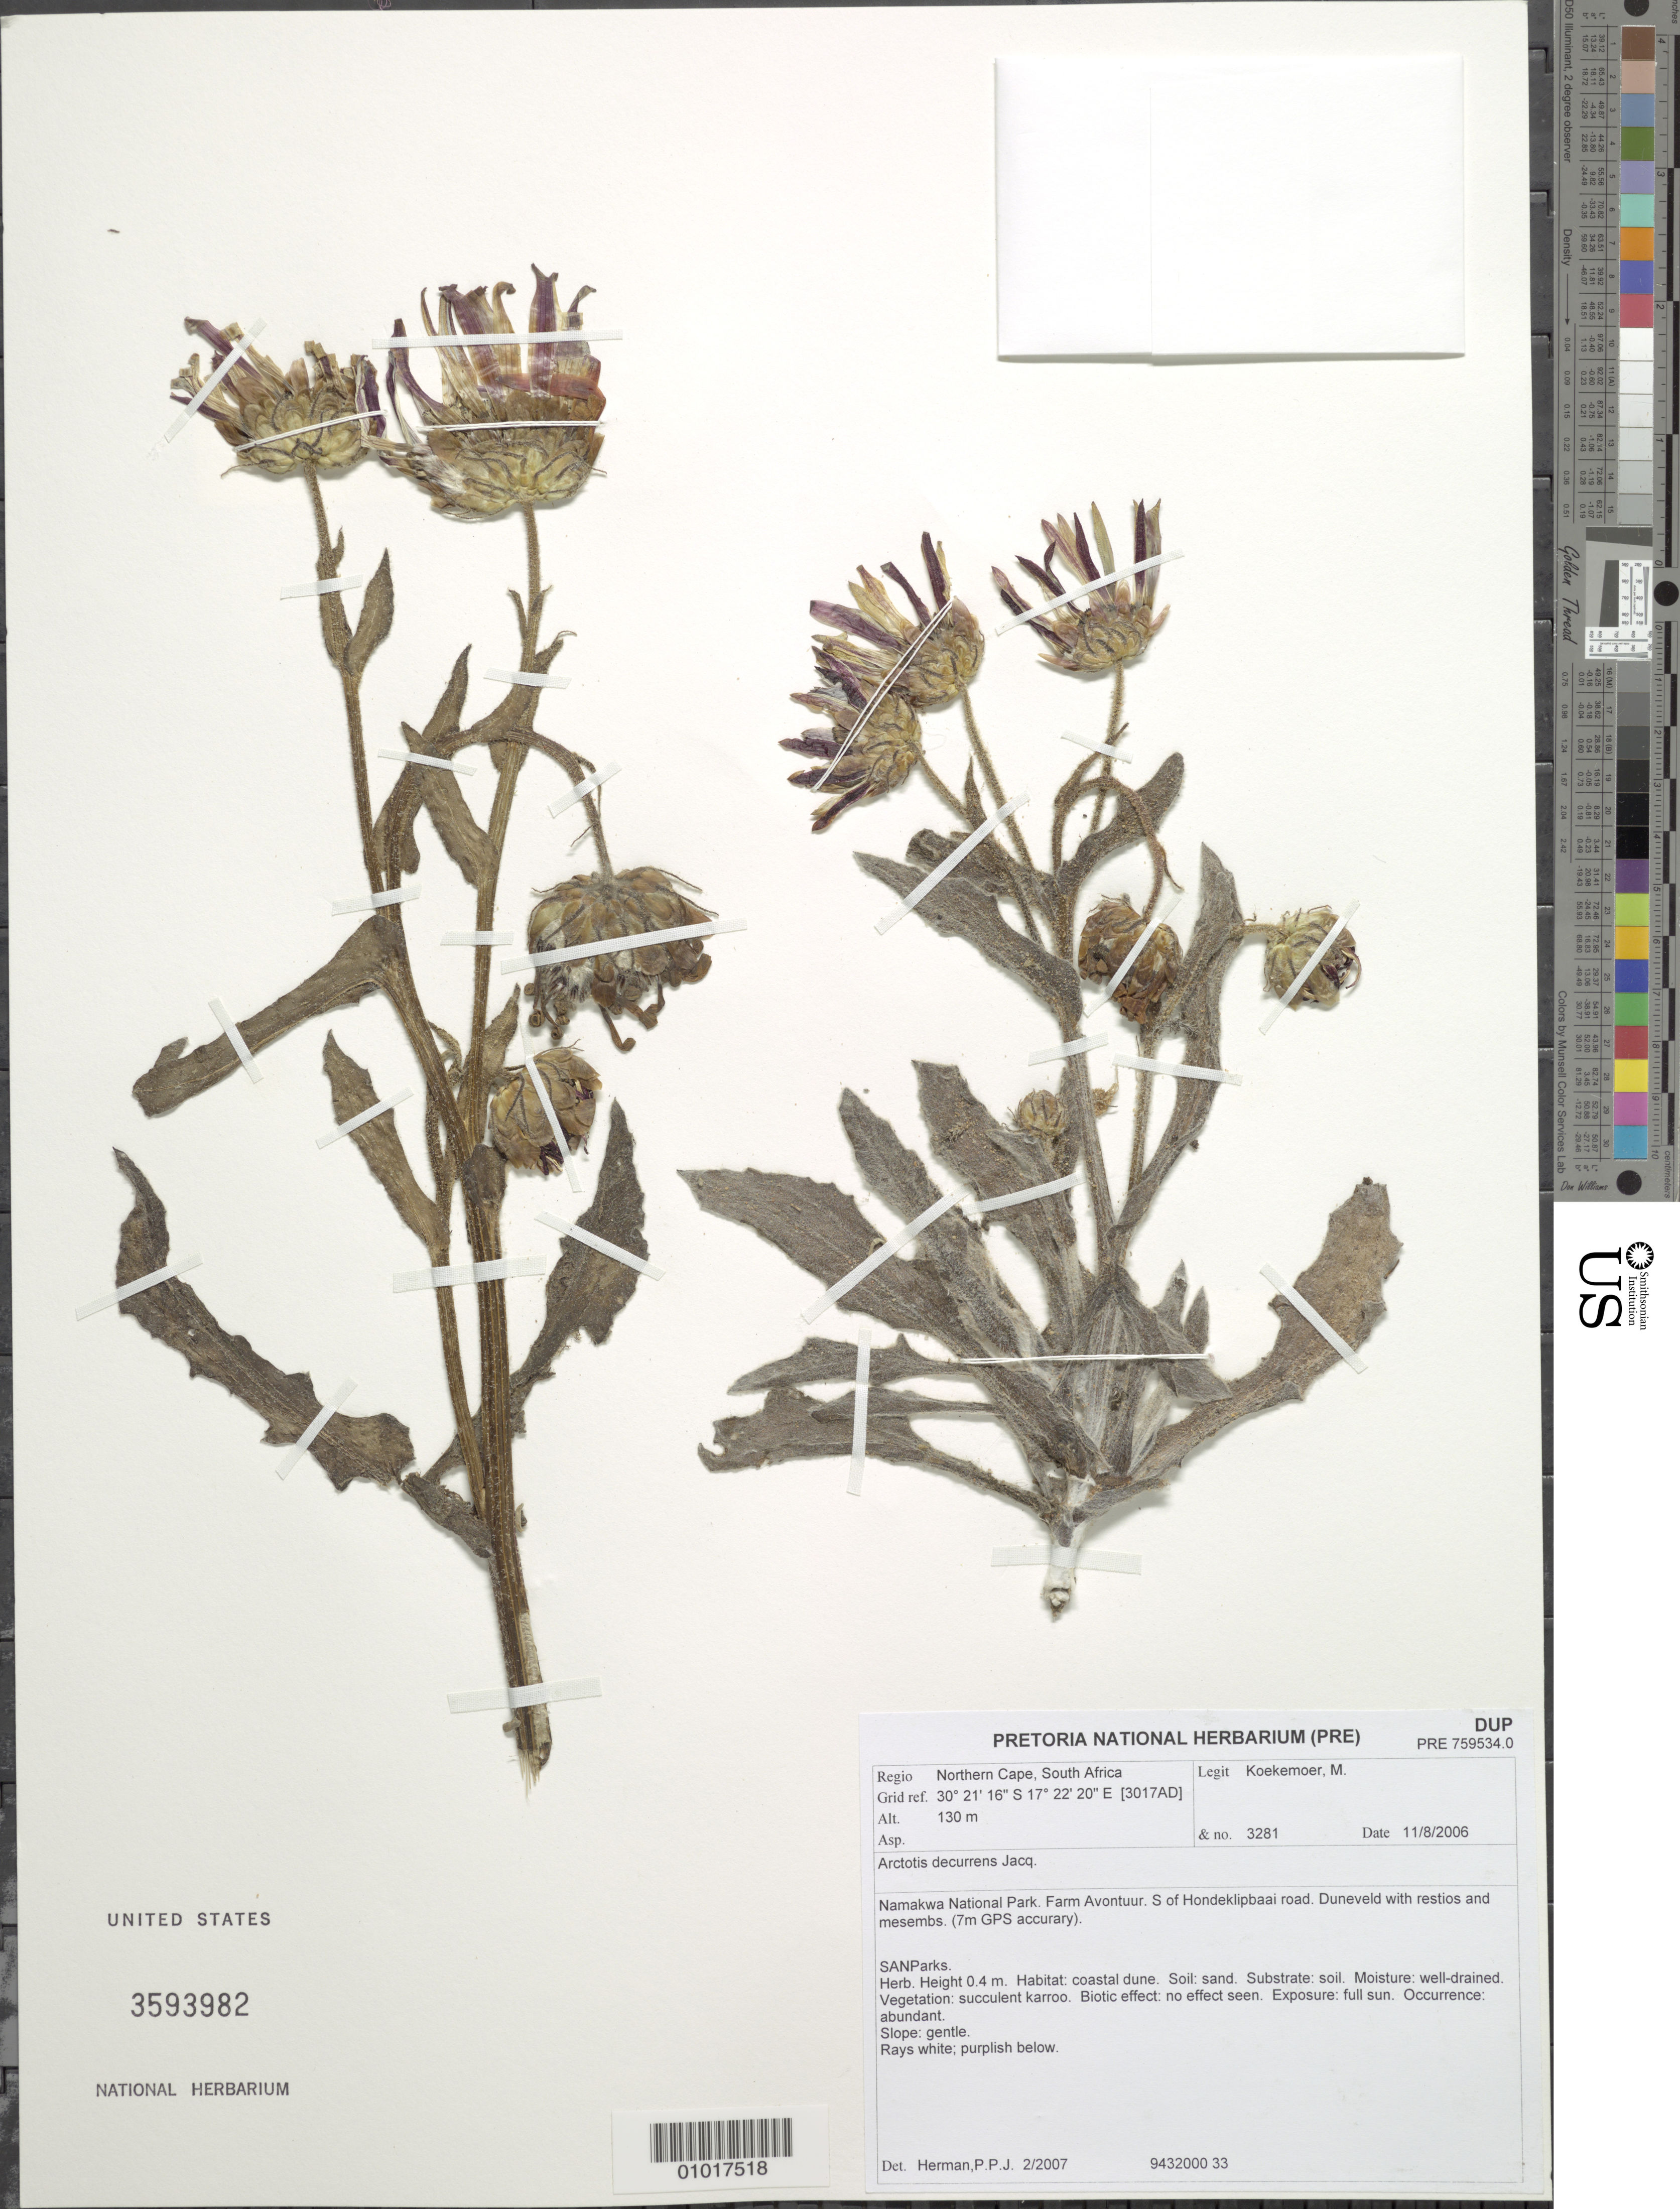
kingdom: Plantae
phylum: Tracheophyta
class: Magnoliopsida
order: Asterales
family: Asteraceae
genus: Arctotis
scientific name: Arctotis decurrens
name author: Jacq.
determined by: Herman, P. P. J.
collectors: M. Koekemoer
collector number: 3281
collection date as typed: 11 August 2006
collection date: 2006-08-11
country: South Africa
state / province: Northern Cape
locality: Namakwa National Park. Farm Avontuur. S of Hondeklipbaai road. Duneveld with restios and mesembs. (7 m GPS accuracy)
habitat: Coastal dube. Soil: sand. Substrate: soil. Moisture: well-drained. Vegetation: succulent karroo. Biotic Effect: no effect seen.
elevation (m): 130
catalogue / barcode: US 3593982